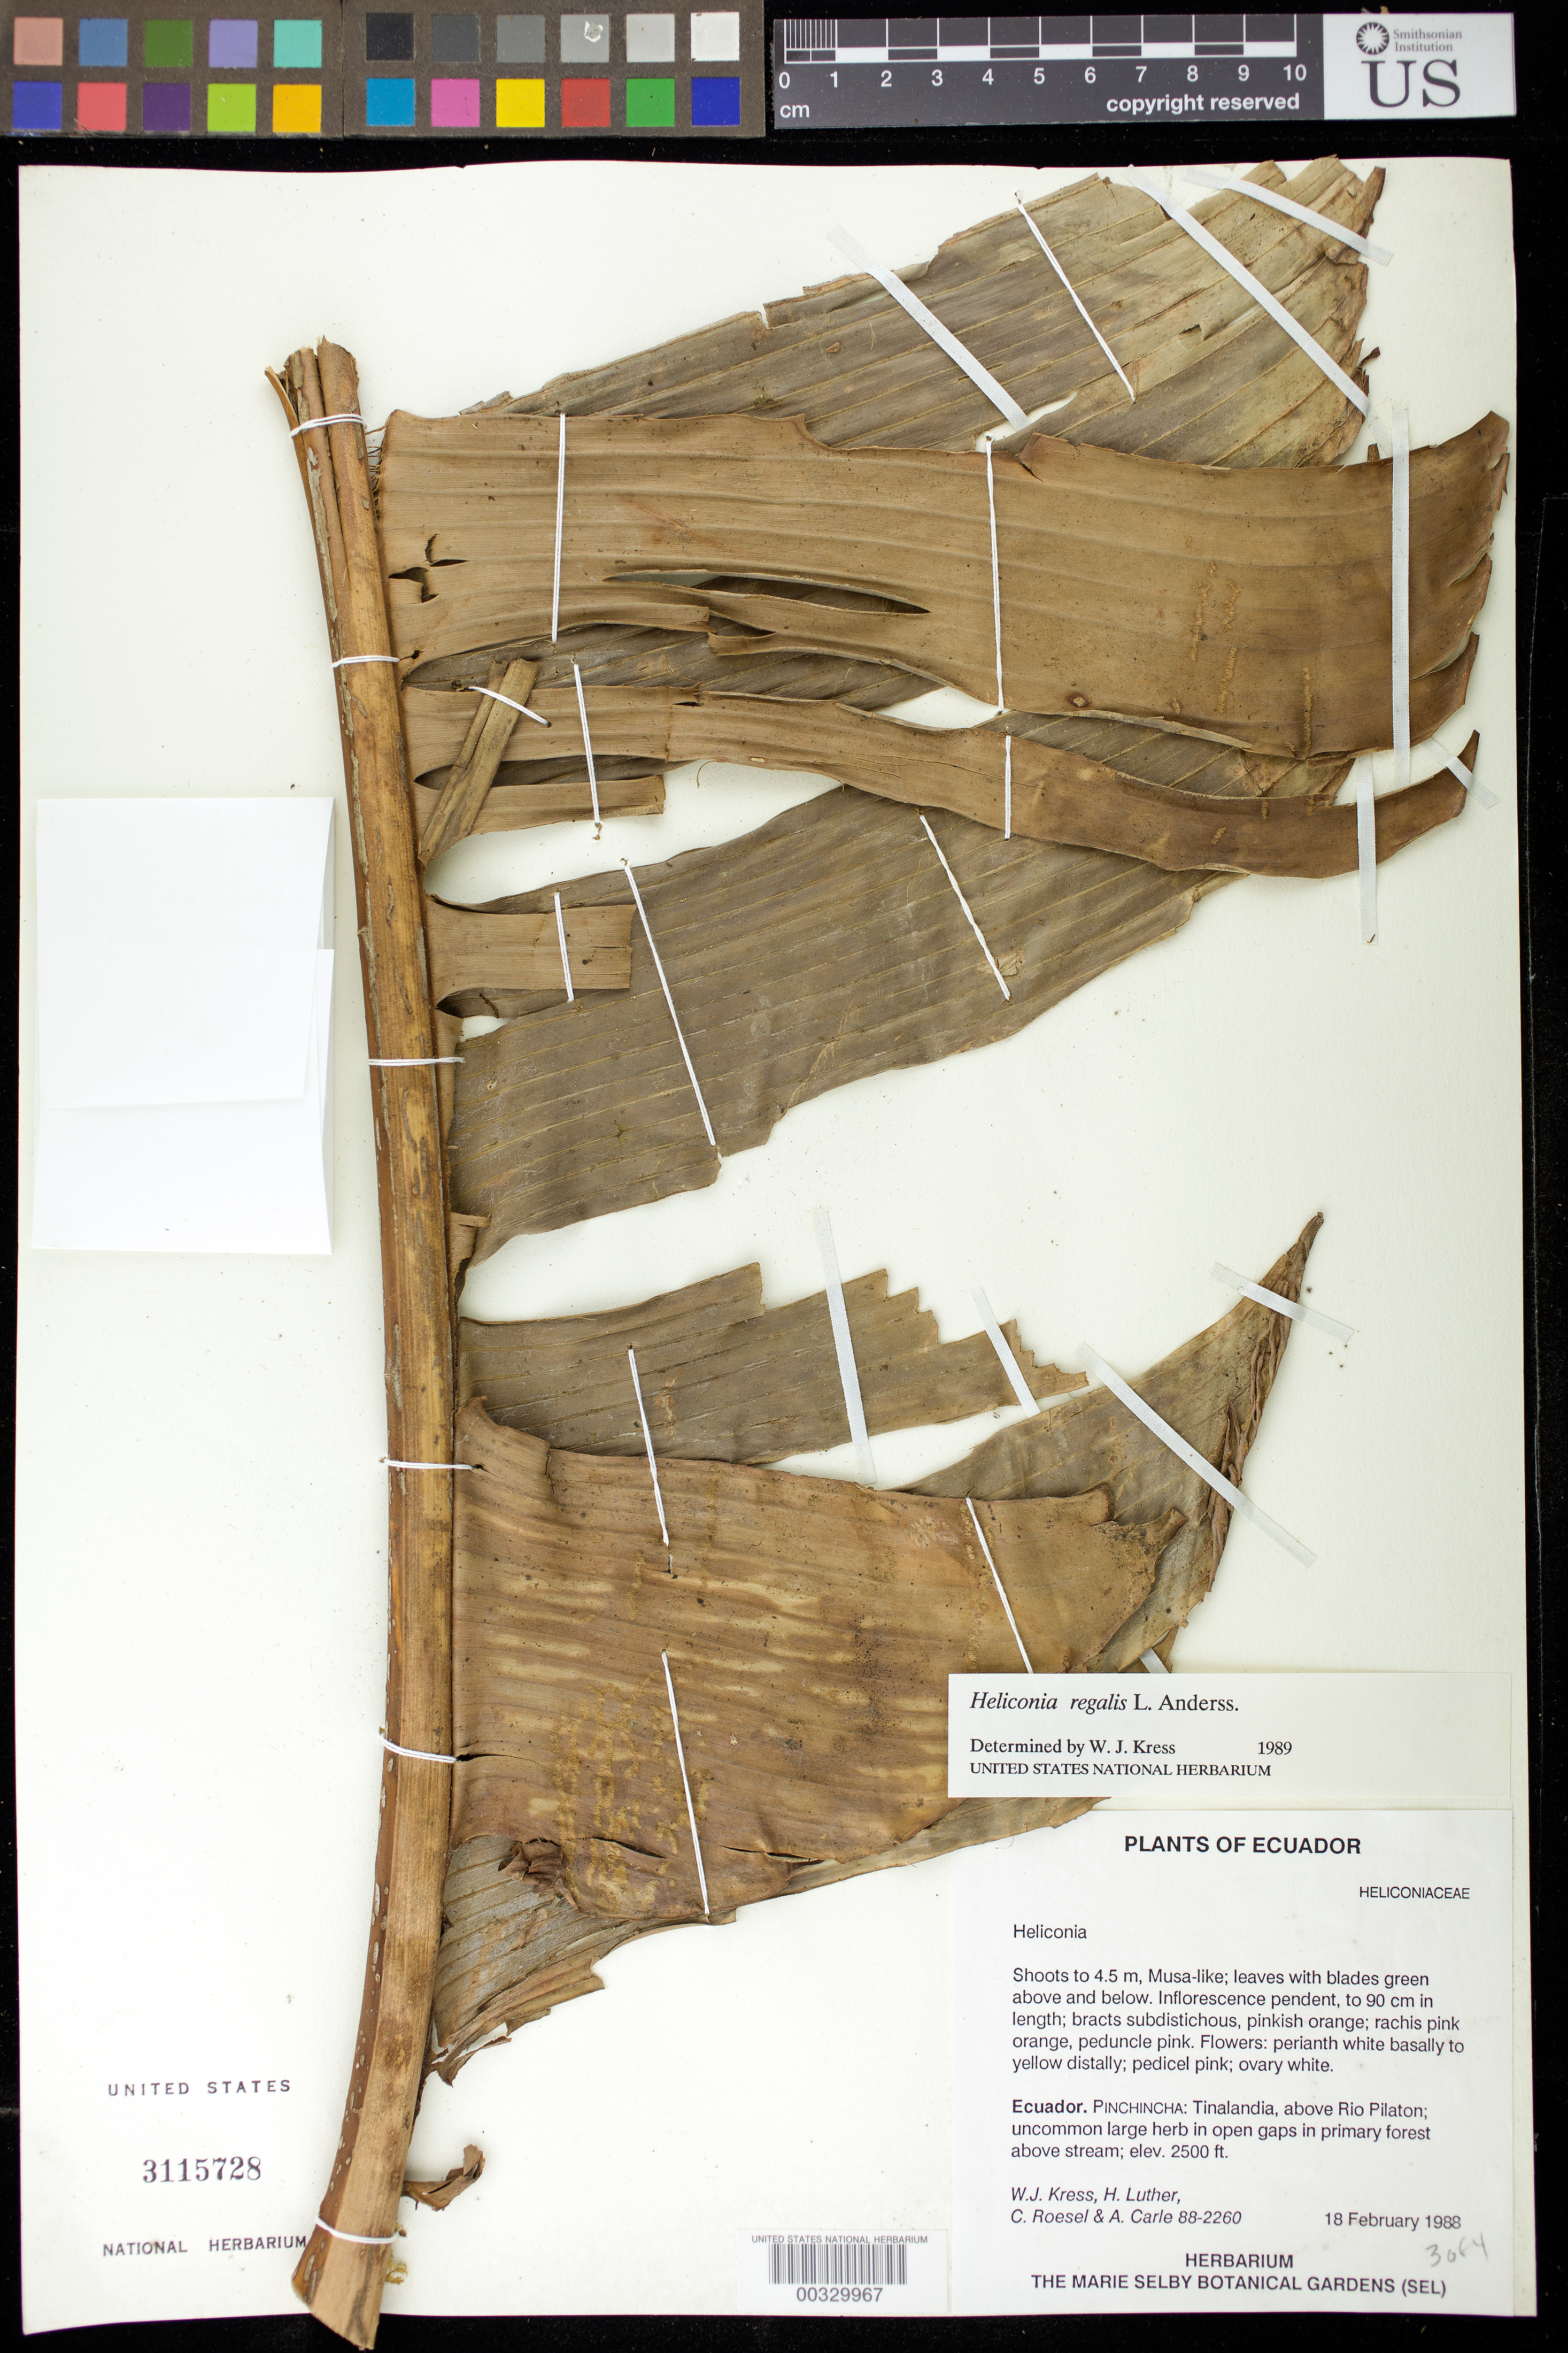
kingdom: Plantae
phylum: Tracheophyta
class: Liliopsida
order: Zingiberales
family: Heliconiaceae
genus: Heliconia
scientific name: Heliconia regalis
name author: L. Andersson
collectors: W. J. Kress, Harry E. Luther, C. S. Roesel & A. Carle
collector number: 88-2260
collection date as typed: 18 Feb 1988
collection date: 1988-02-18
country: Ecuador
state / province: Pichincha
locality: Tinalandia, above Rio pilaton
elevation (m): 762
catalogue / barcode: US 3115728